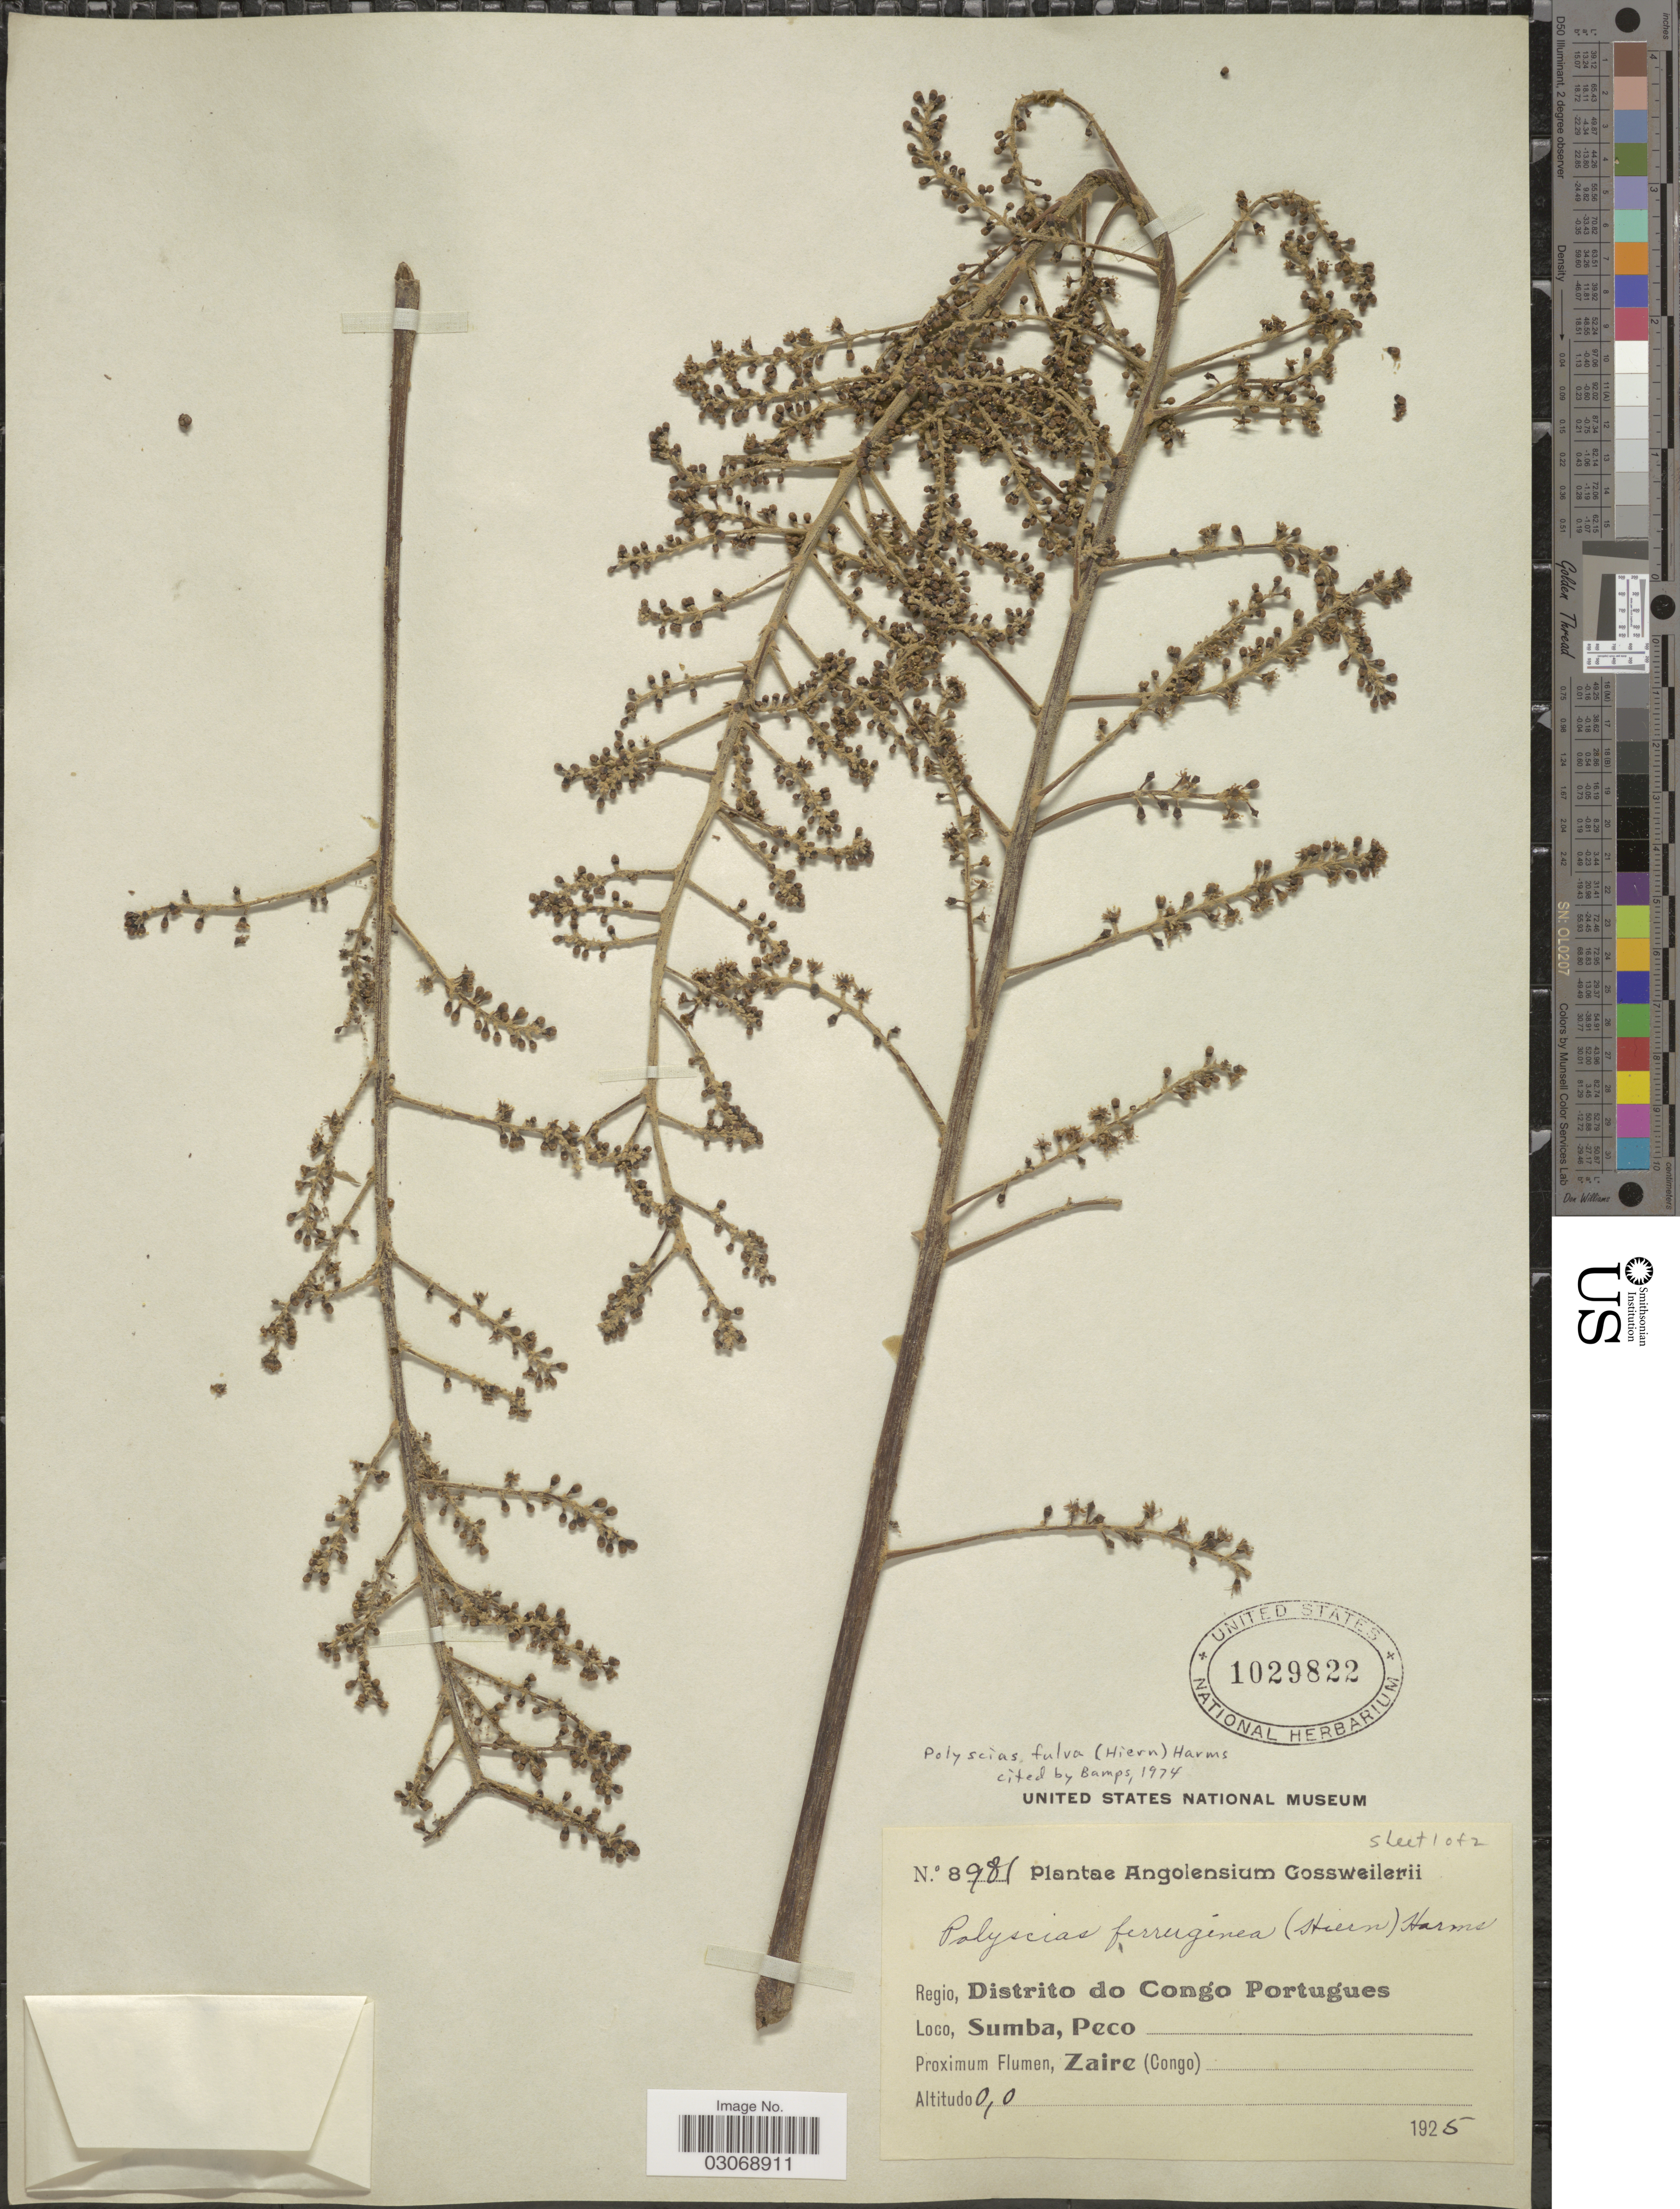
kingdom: Plantae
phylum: Tracheophyta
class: Magnoliopsida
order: Apiales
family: Araliaceae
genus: Polyscias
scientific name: Polyscias fulva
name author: (Hiern) Harms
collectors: -. Gossweiler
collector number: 8981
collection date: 1925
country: Angola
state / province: Zaire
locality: Regio Distrito do Congo Portugues. Sumba, Peco. Zaire (Congo).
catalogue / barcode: US 1029822